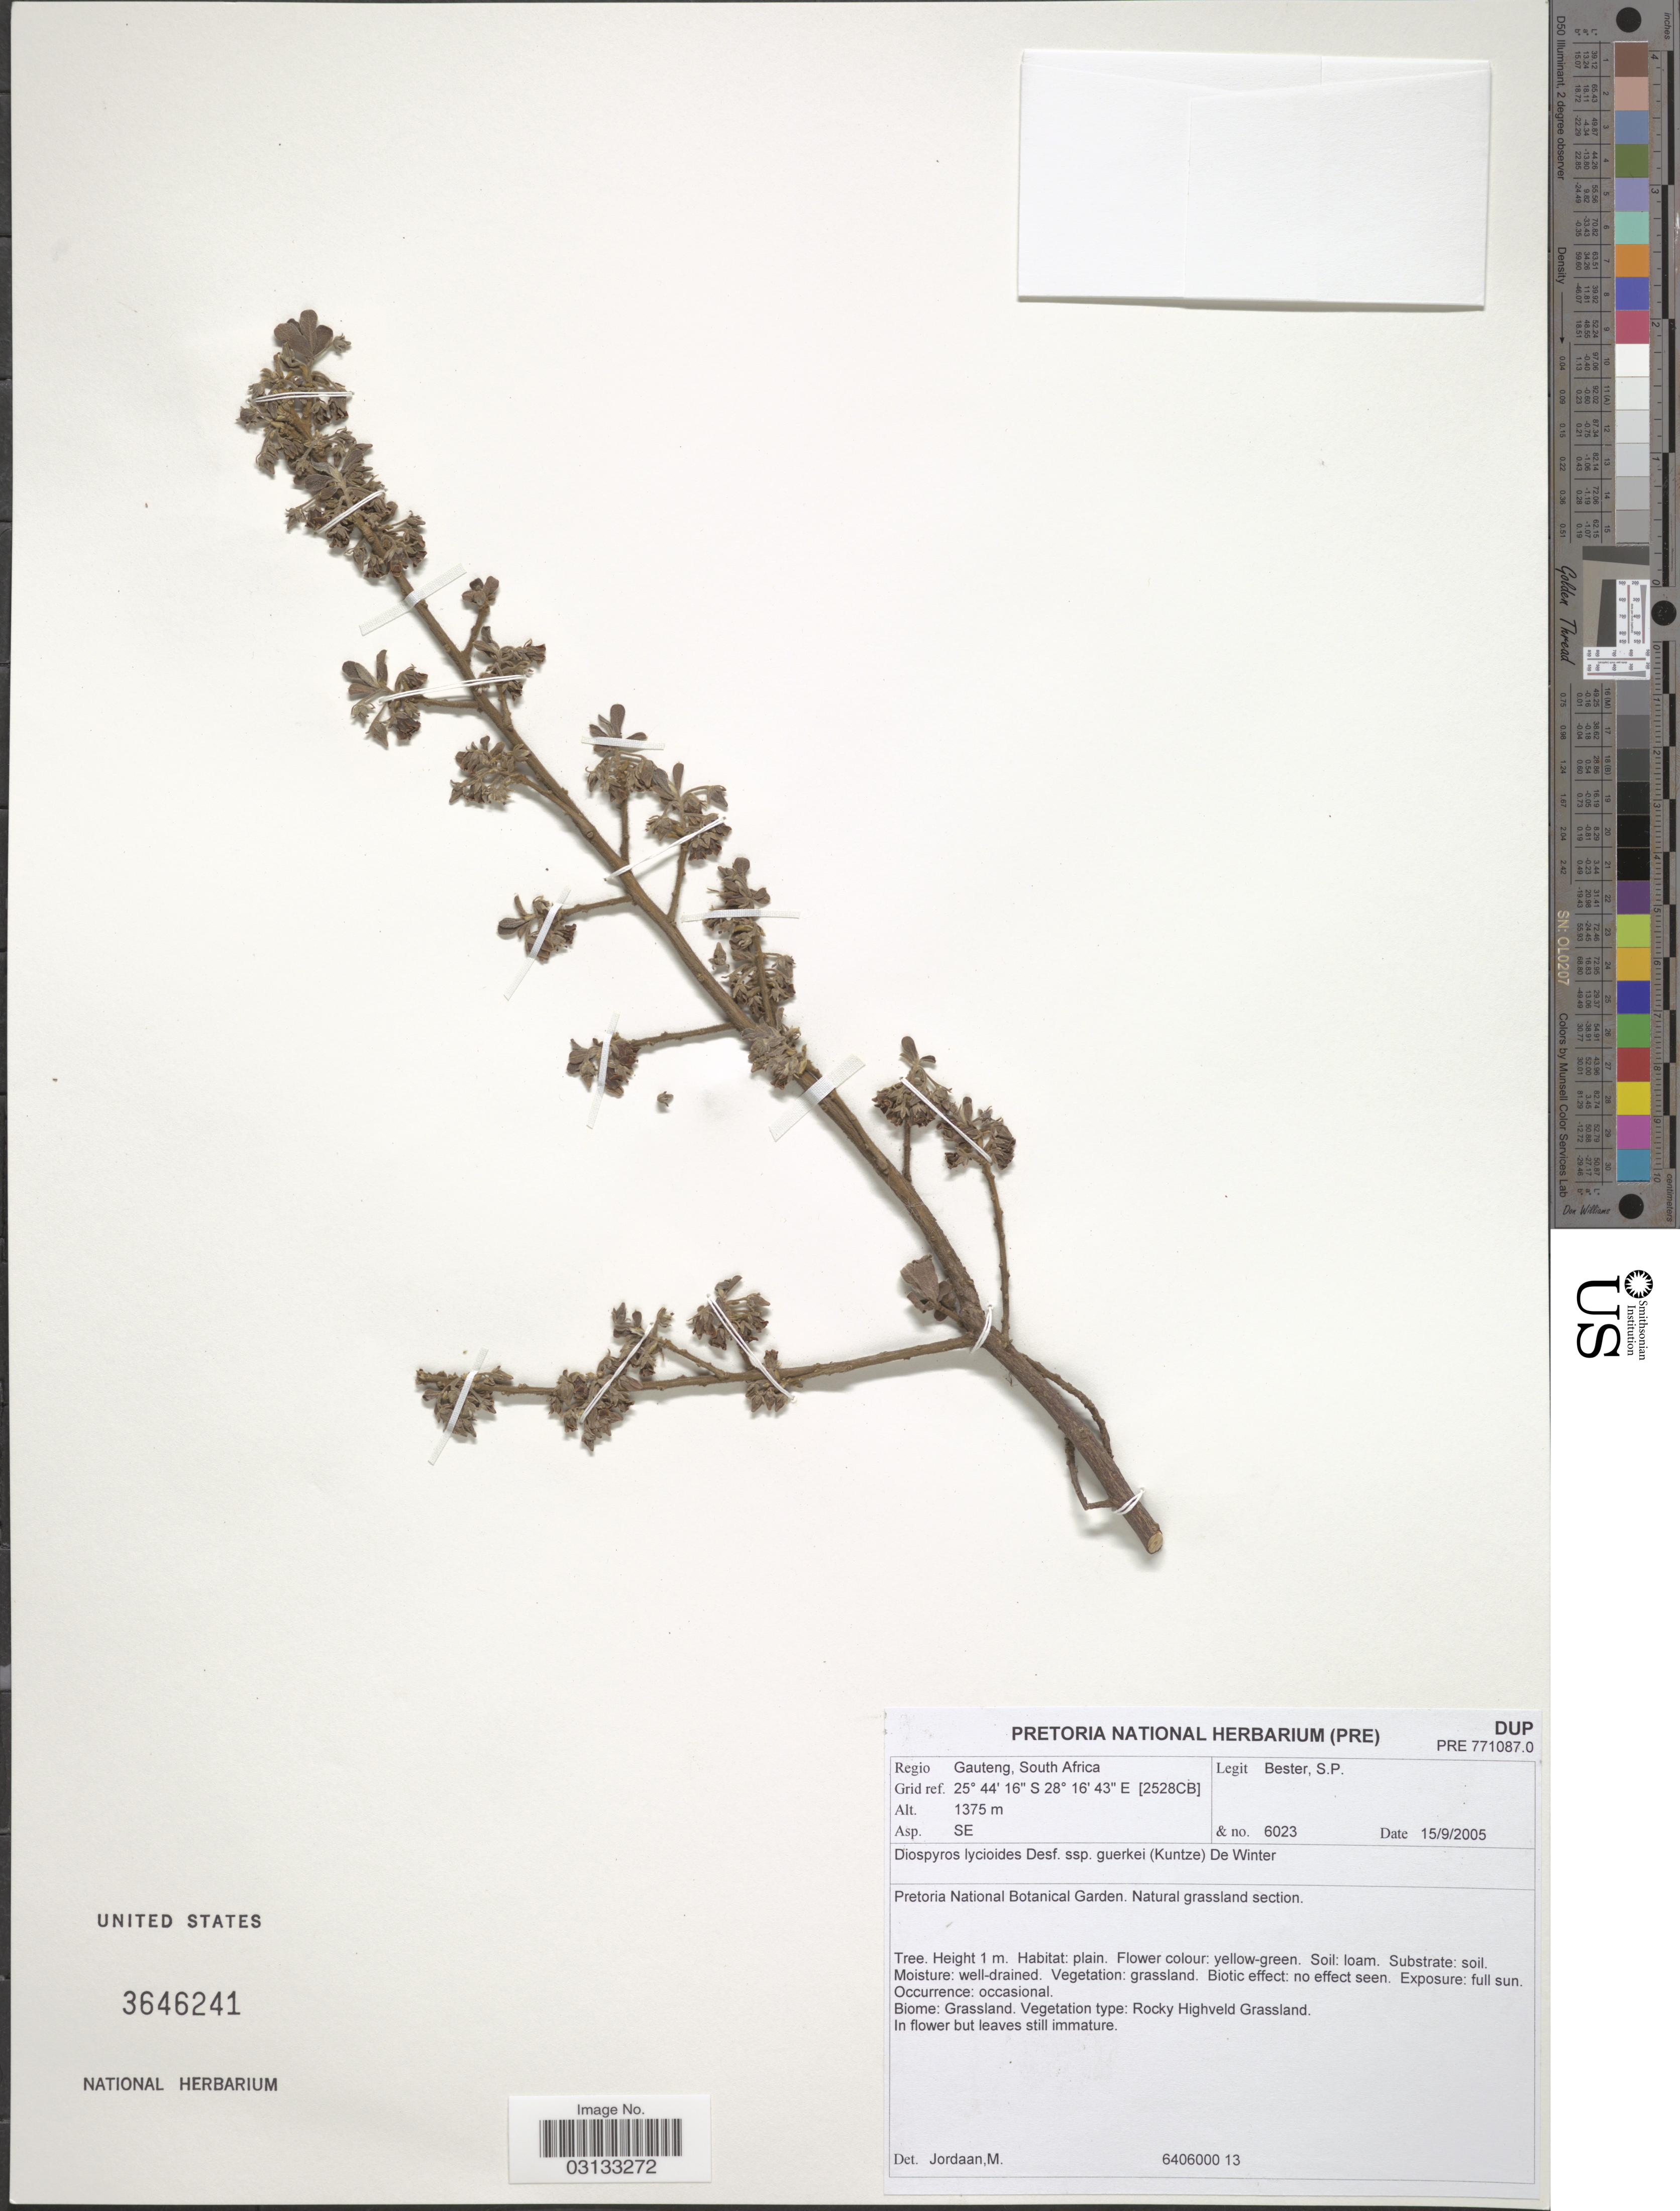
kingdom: Plantae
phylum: Tracheophyta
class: Magnoliopsida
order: Ericales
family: Ebenaceae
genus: Diospyros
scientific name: Diospyros lycioides subsp. guerkei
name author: (Kuntze) De Winter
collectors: S. Bester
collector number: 6023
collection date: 2005-09-15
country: South Africa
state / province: Gauteng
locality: Regio Gauteng, South Africa, Grid ref. [2528CB]. Pretoria National Botanical Garden. Natural grassland section.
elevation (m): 1375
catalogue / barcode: US 3646241